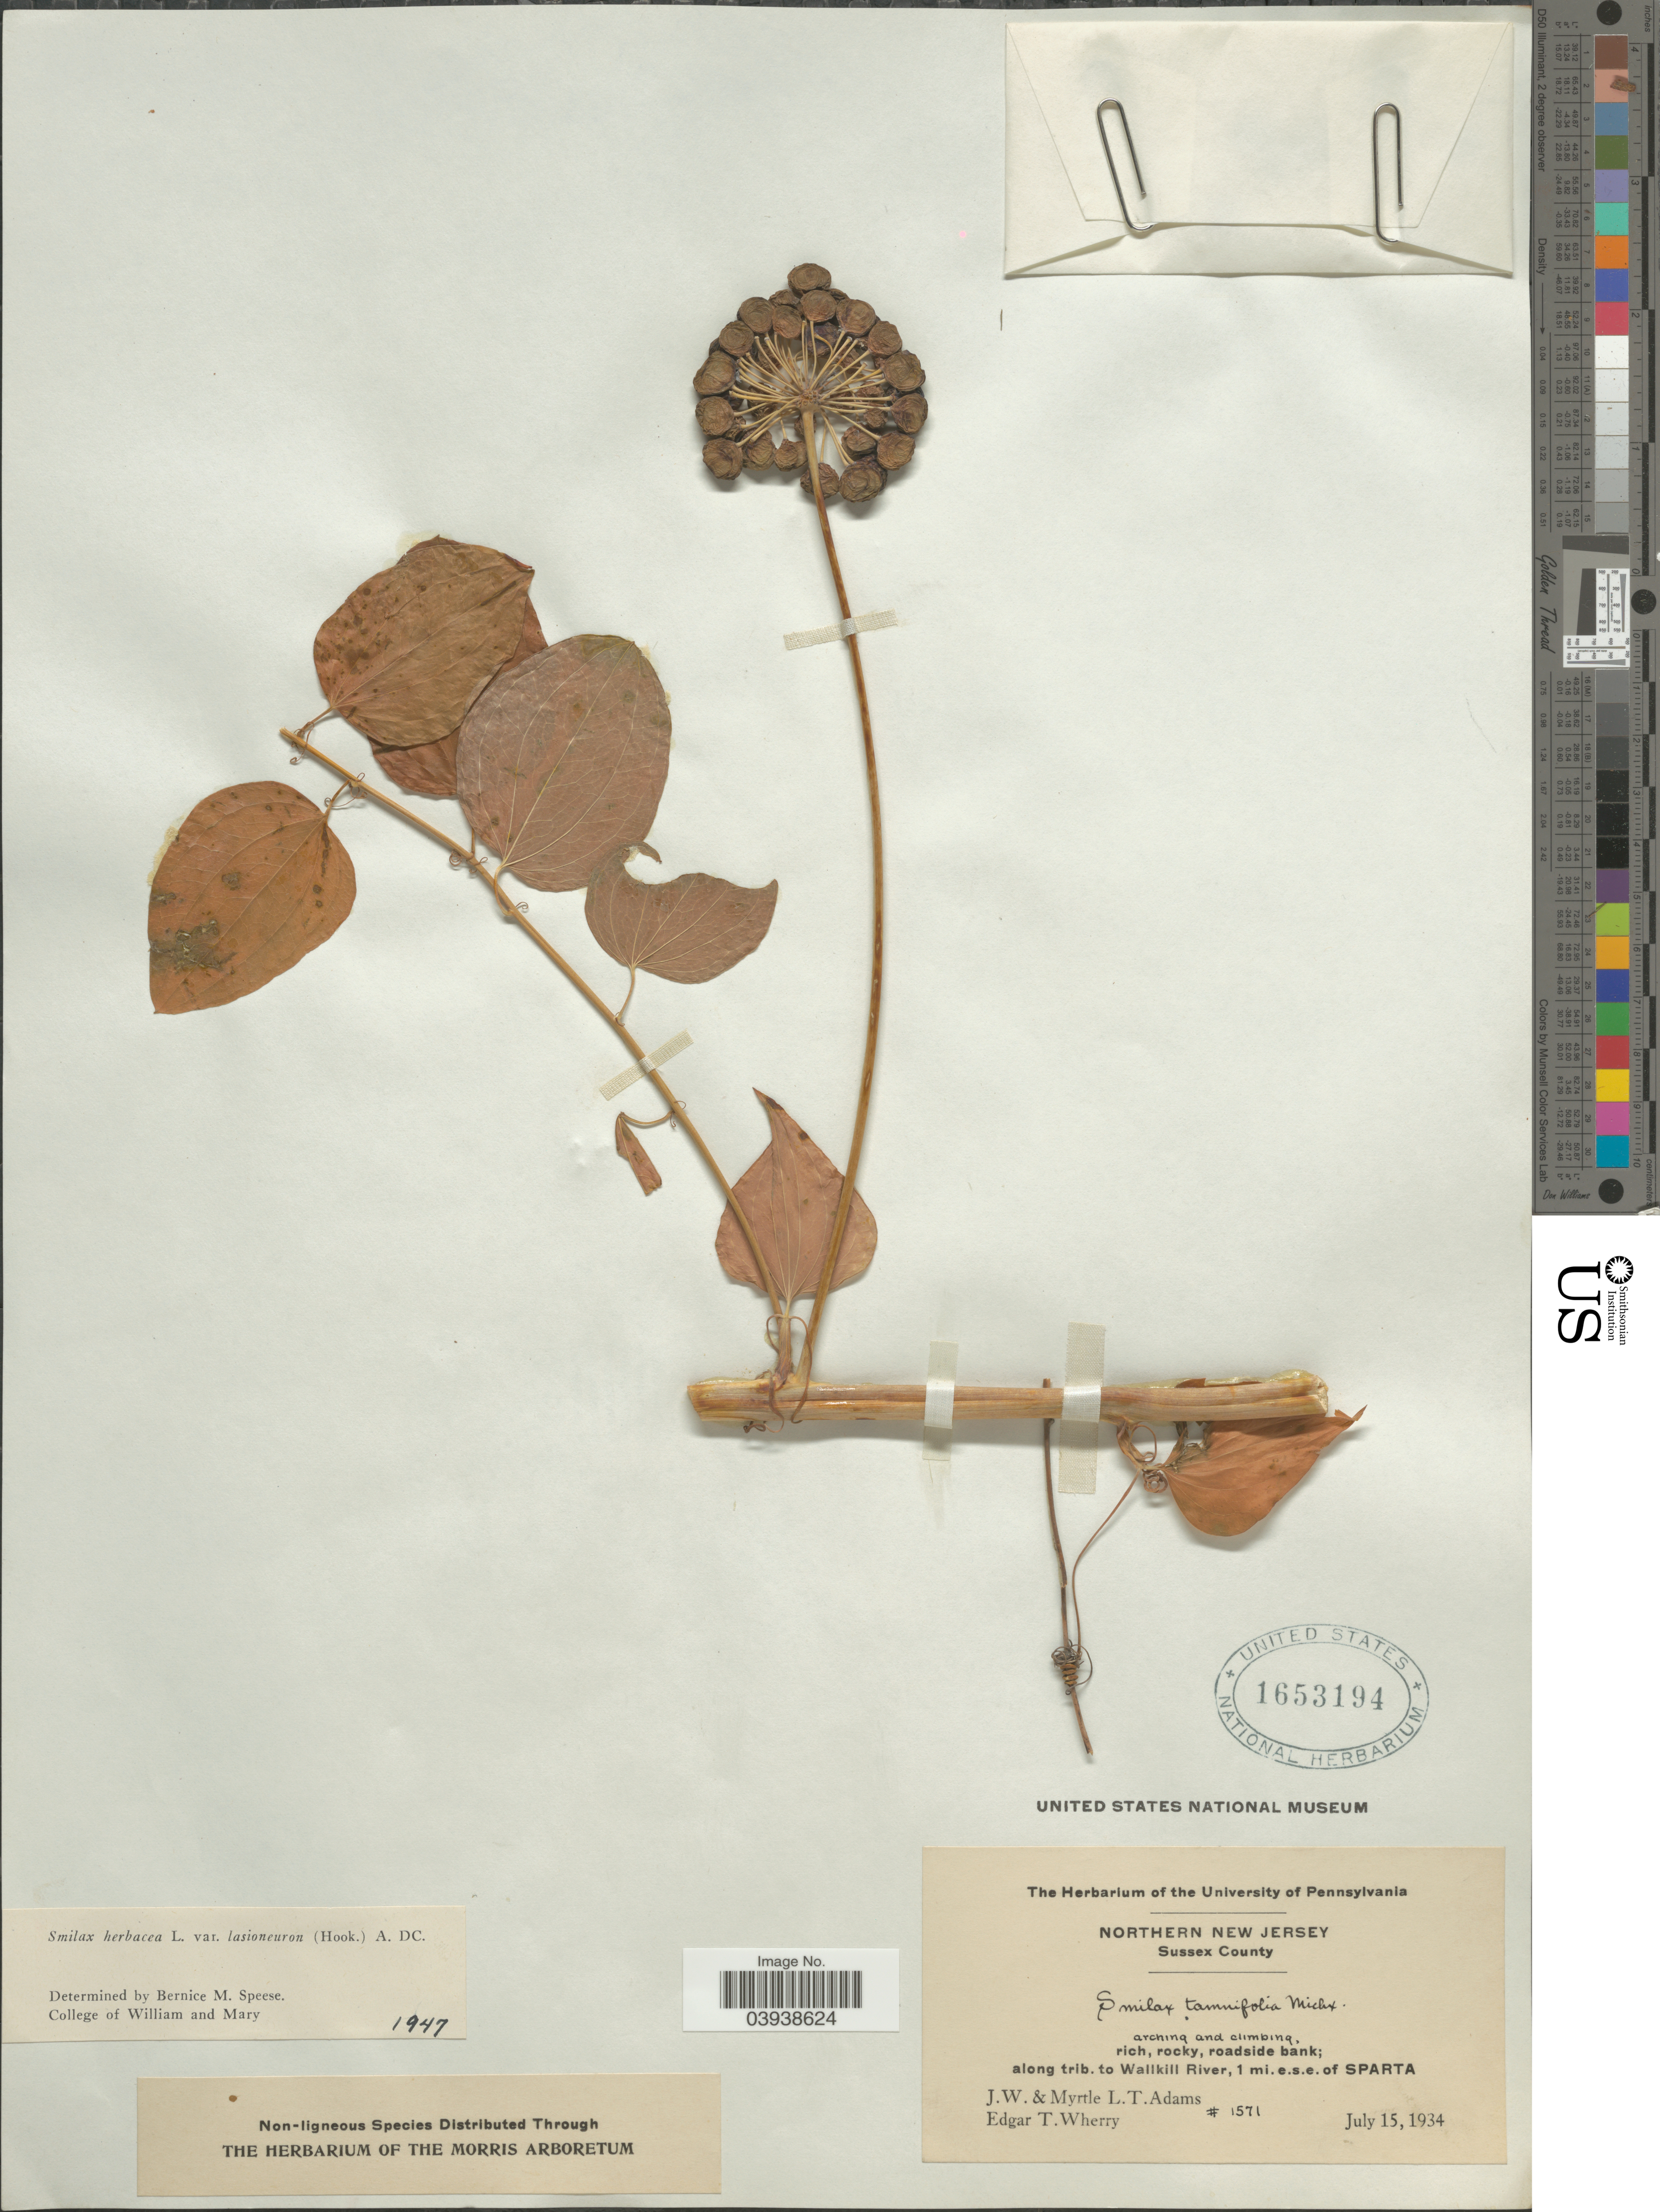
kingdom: Plantae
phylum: Tracheophyta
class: Liliopsida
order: Liliales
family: Smilacaceae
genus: Smilax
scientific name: Smilax herbacea var. lasioneuron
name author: (Hook.) A. DC.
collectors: J. Adams, M. Adams & E. T. Wherry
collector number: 1571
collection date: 1934-07-15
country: United States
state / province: New Jersey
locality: Northern New Jersey. Sussex County. Along trib. to Wallkill River, 1 mi. e.s.e. of Sparta.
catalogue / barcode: US 1653194